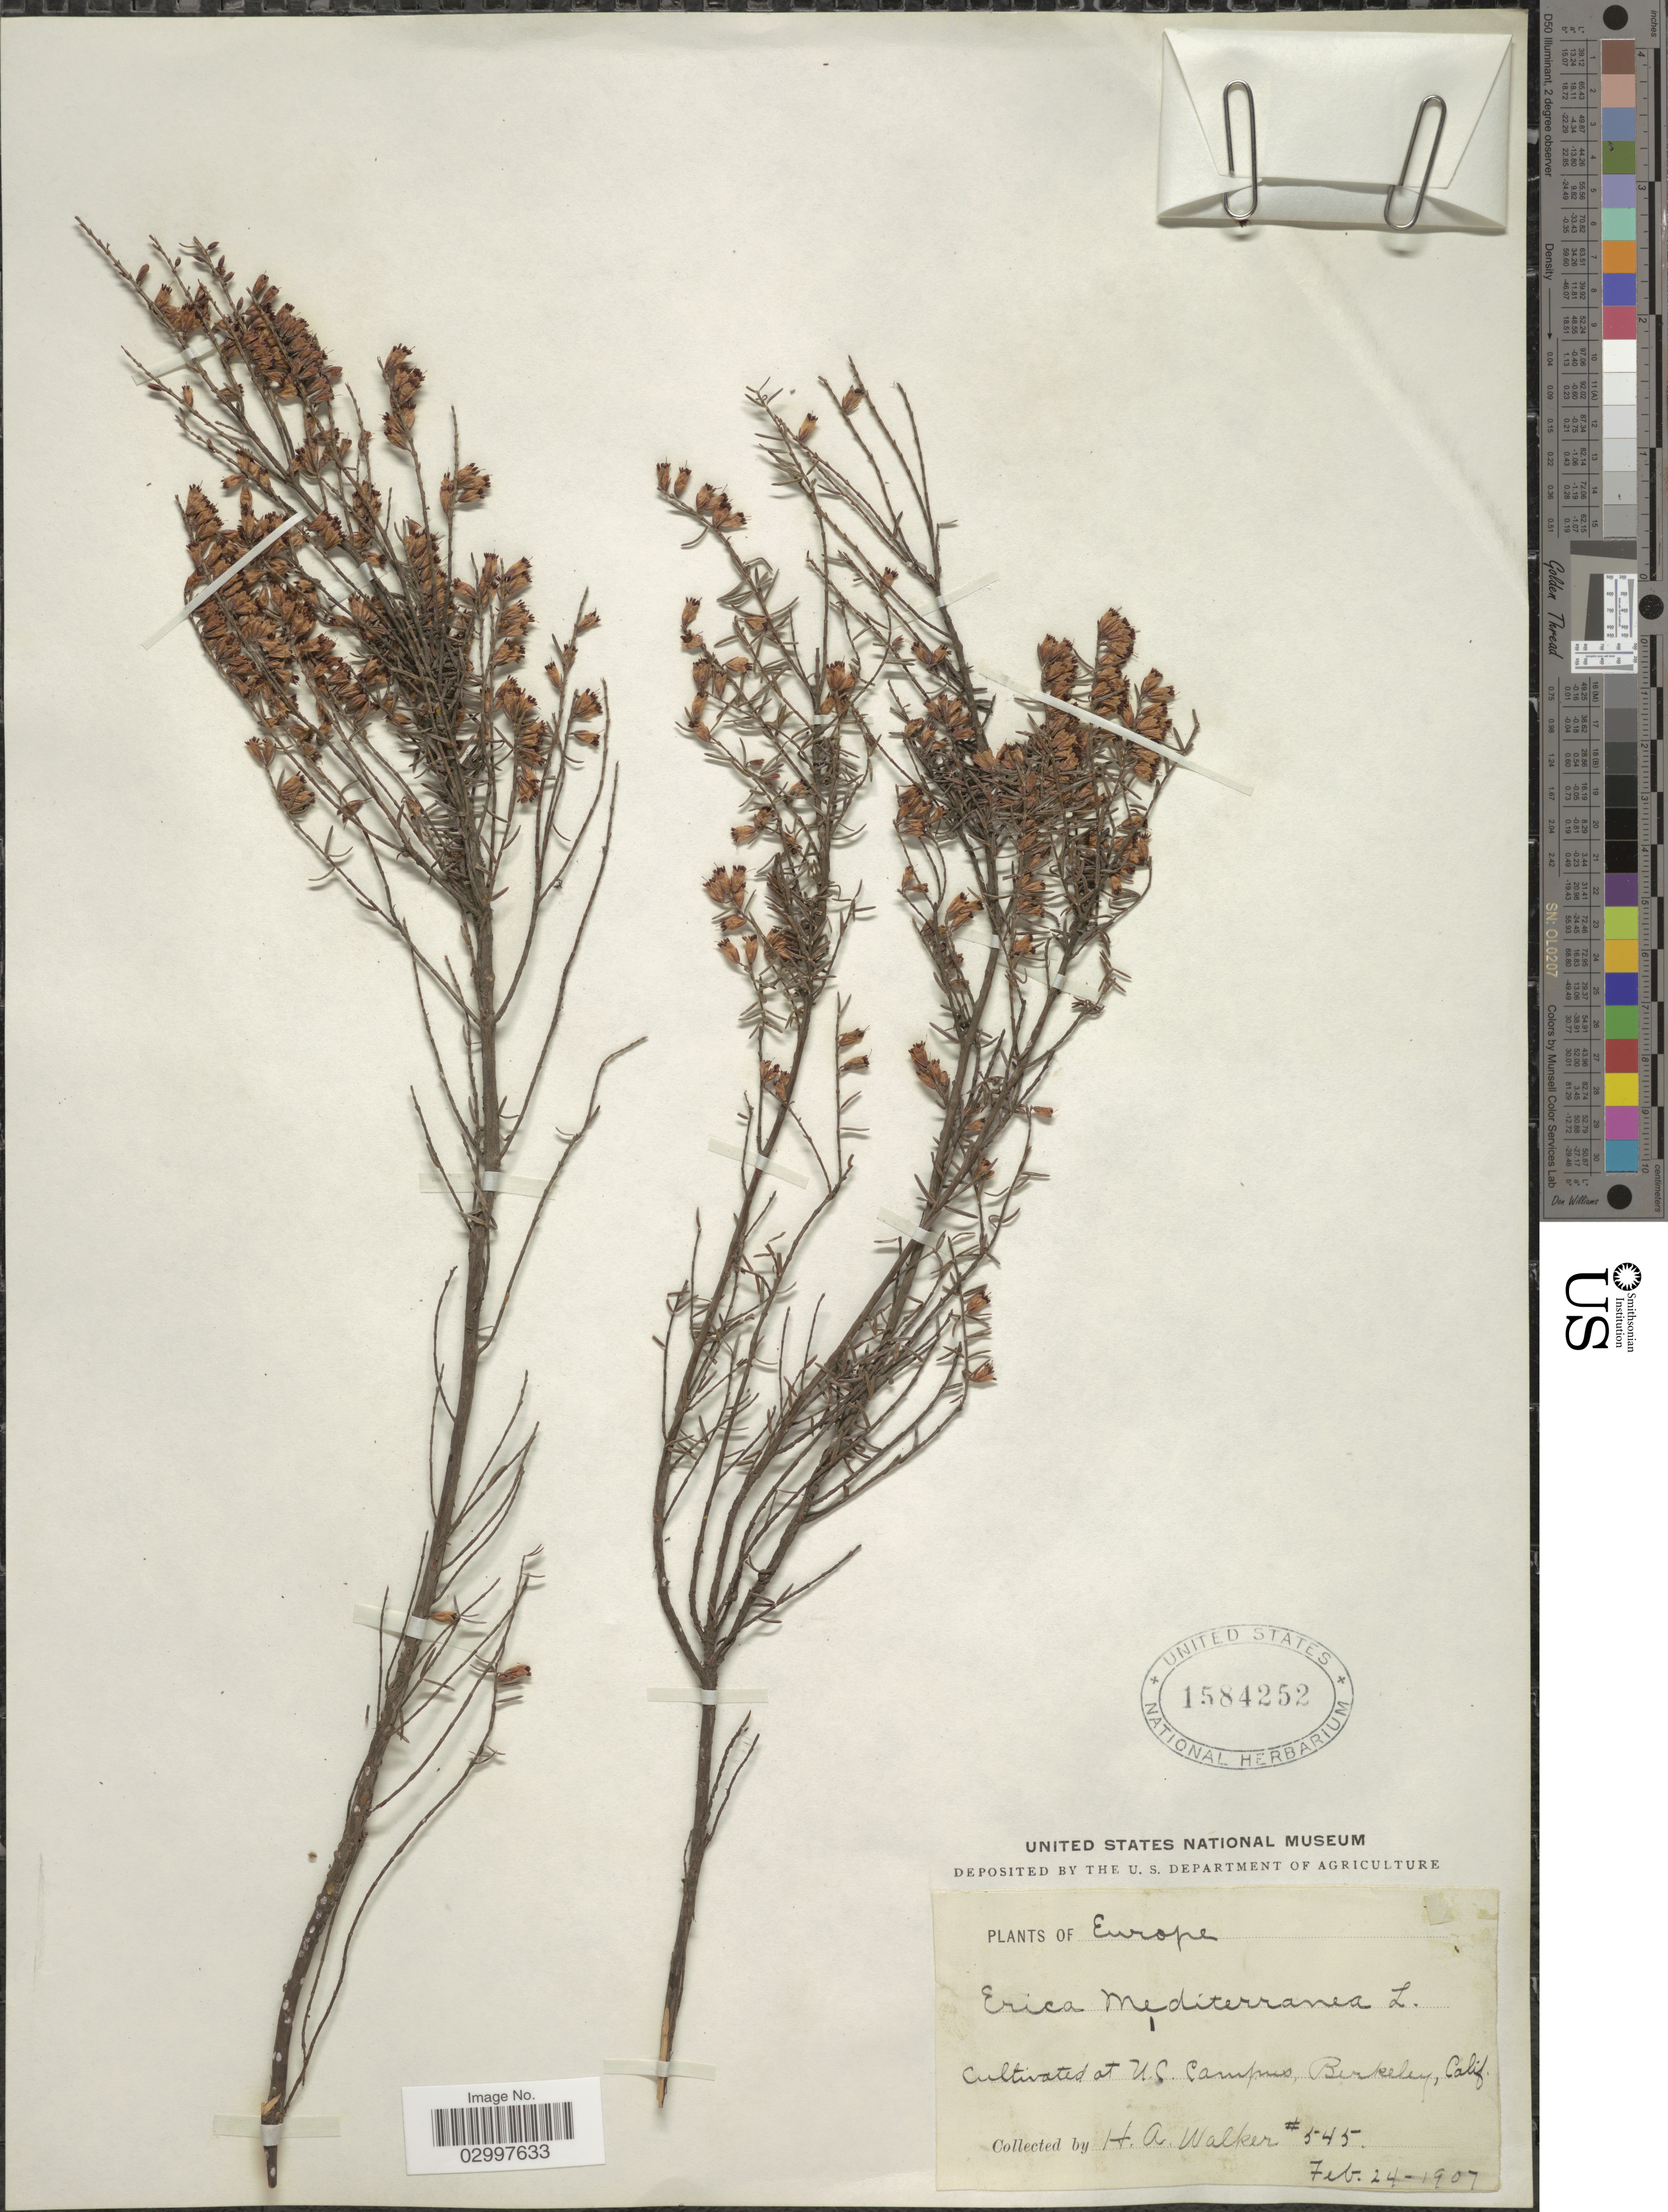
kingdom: Plantae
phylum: Tracheophyta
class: Magnoliopsida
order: Ericales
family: Ericaceae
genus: Erica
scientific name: Erica mediterranea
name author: L.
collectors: H. Walker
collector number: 545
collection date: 1907-02-24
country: United States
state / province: California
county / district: Alameda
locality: U.S. Campus, Berkeley, Calif.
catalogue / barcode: US 1584252